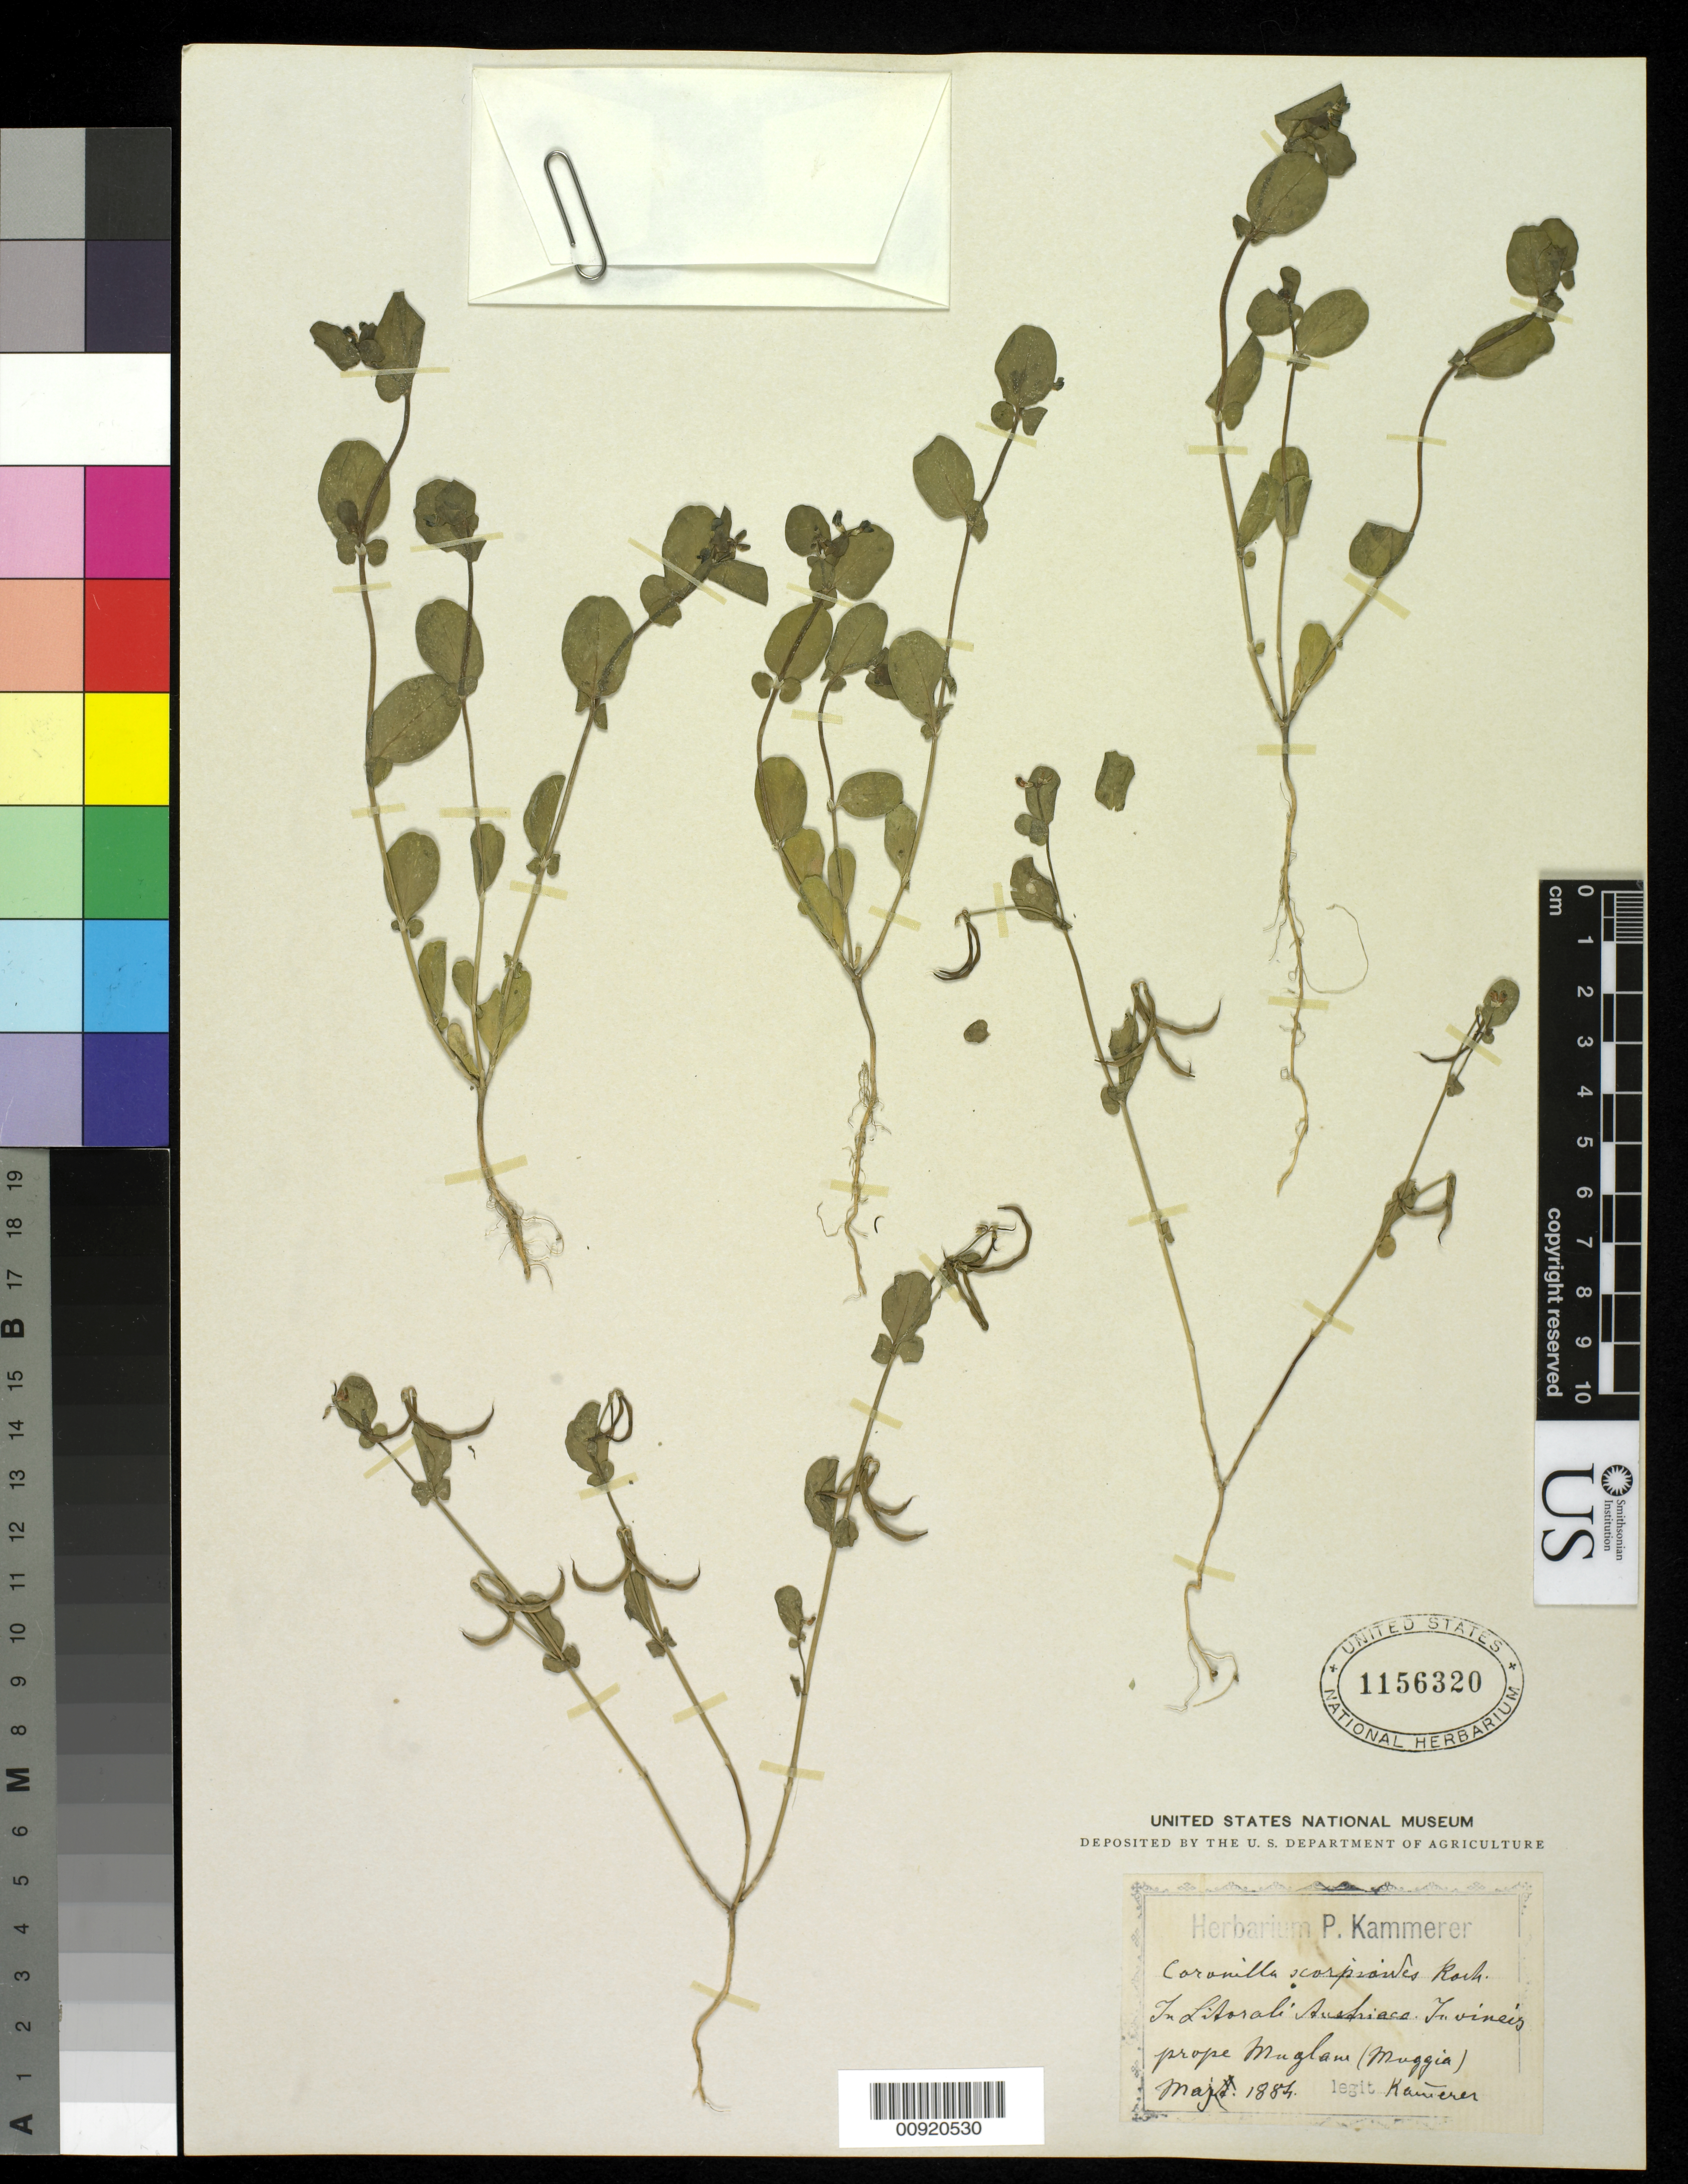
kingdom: Plantae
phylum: Tracheophyta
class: Magnoliopsida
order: Fabales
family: Fabaceae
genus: Coronilla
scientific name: Coronilla scorpioides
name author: K. Koch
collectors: P. Kammerer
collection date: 1884-05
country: Slovenia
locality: Muggia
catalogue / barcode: US 1156320